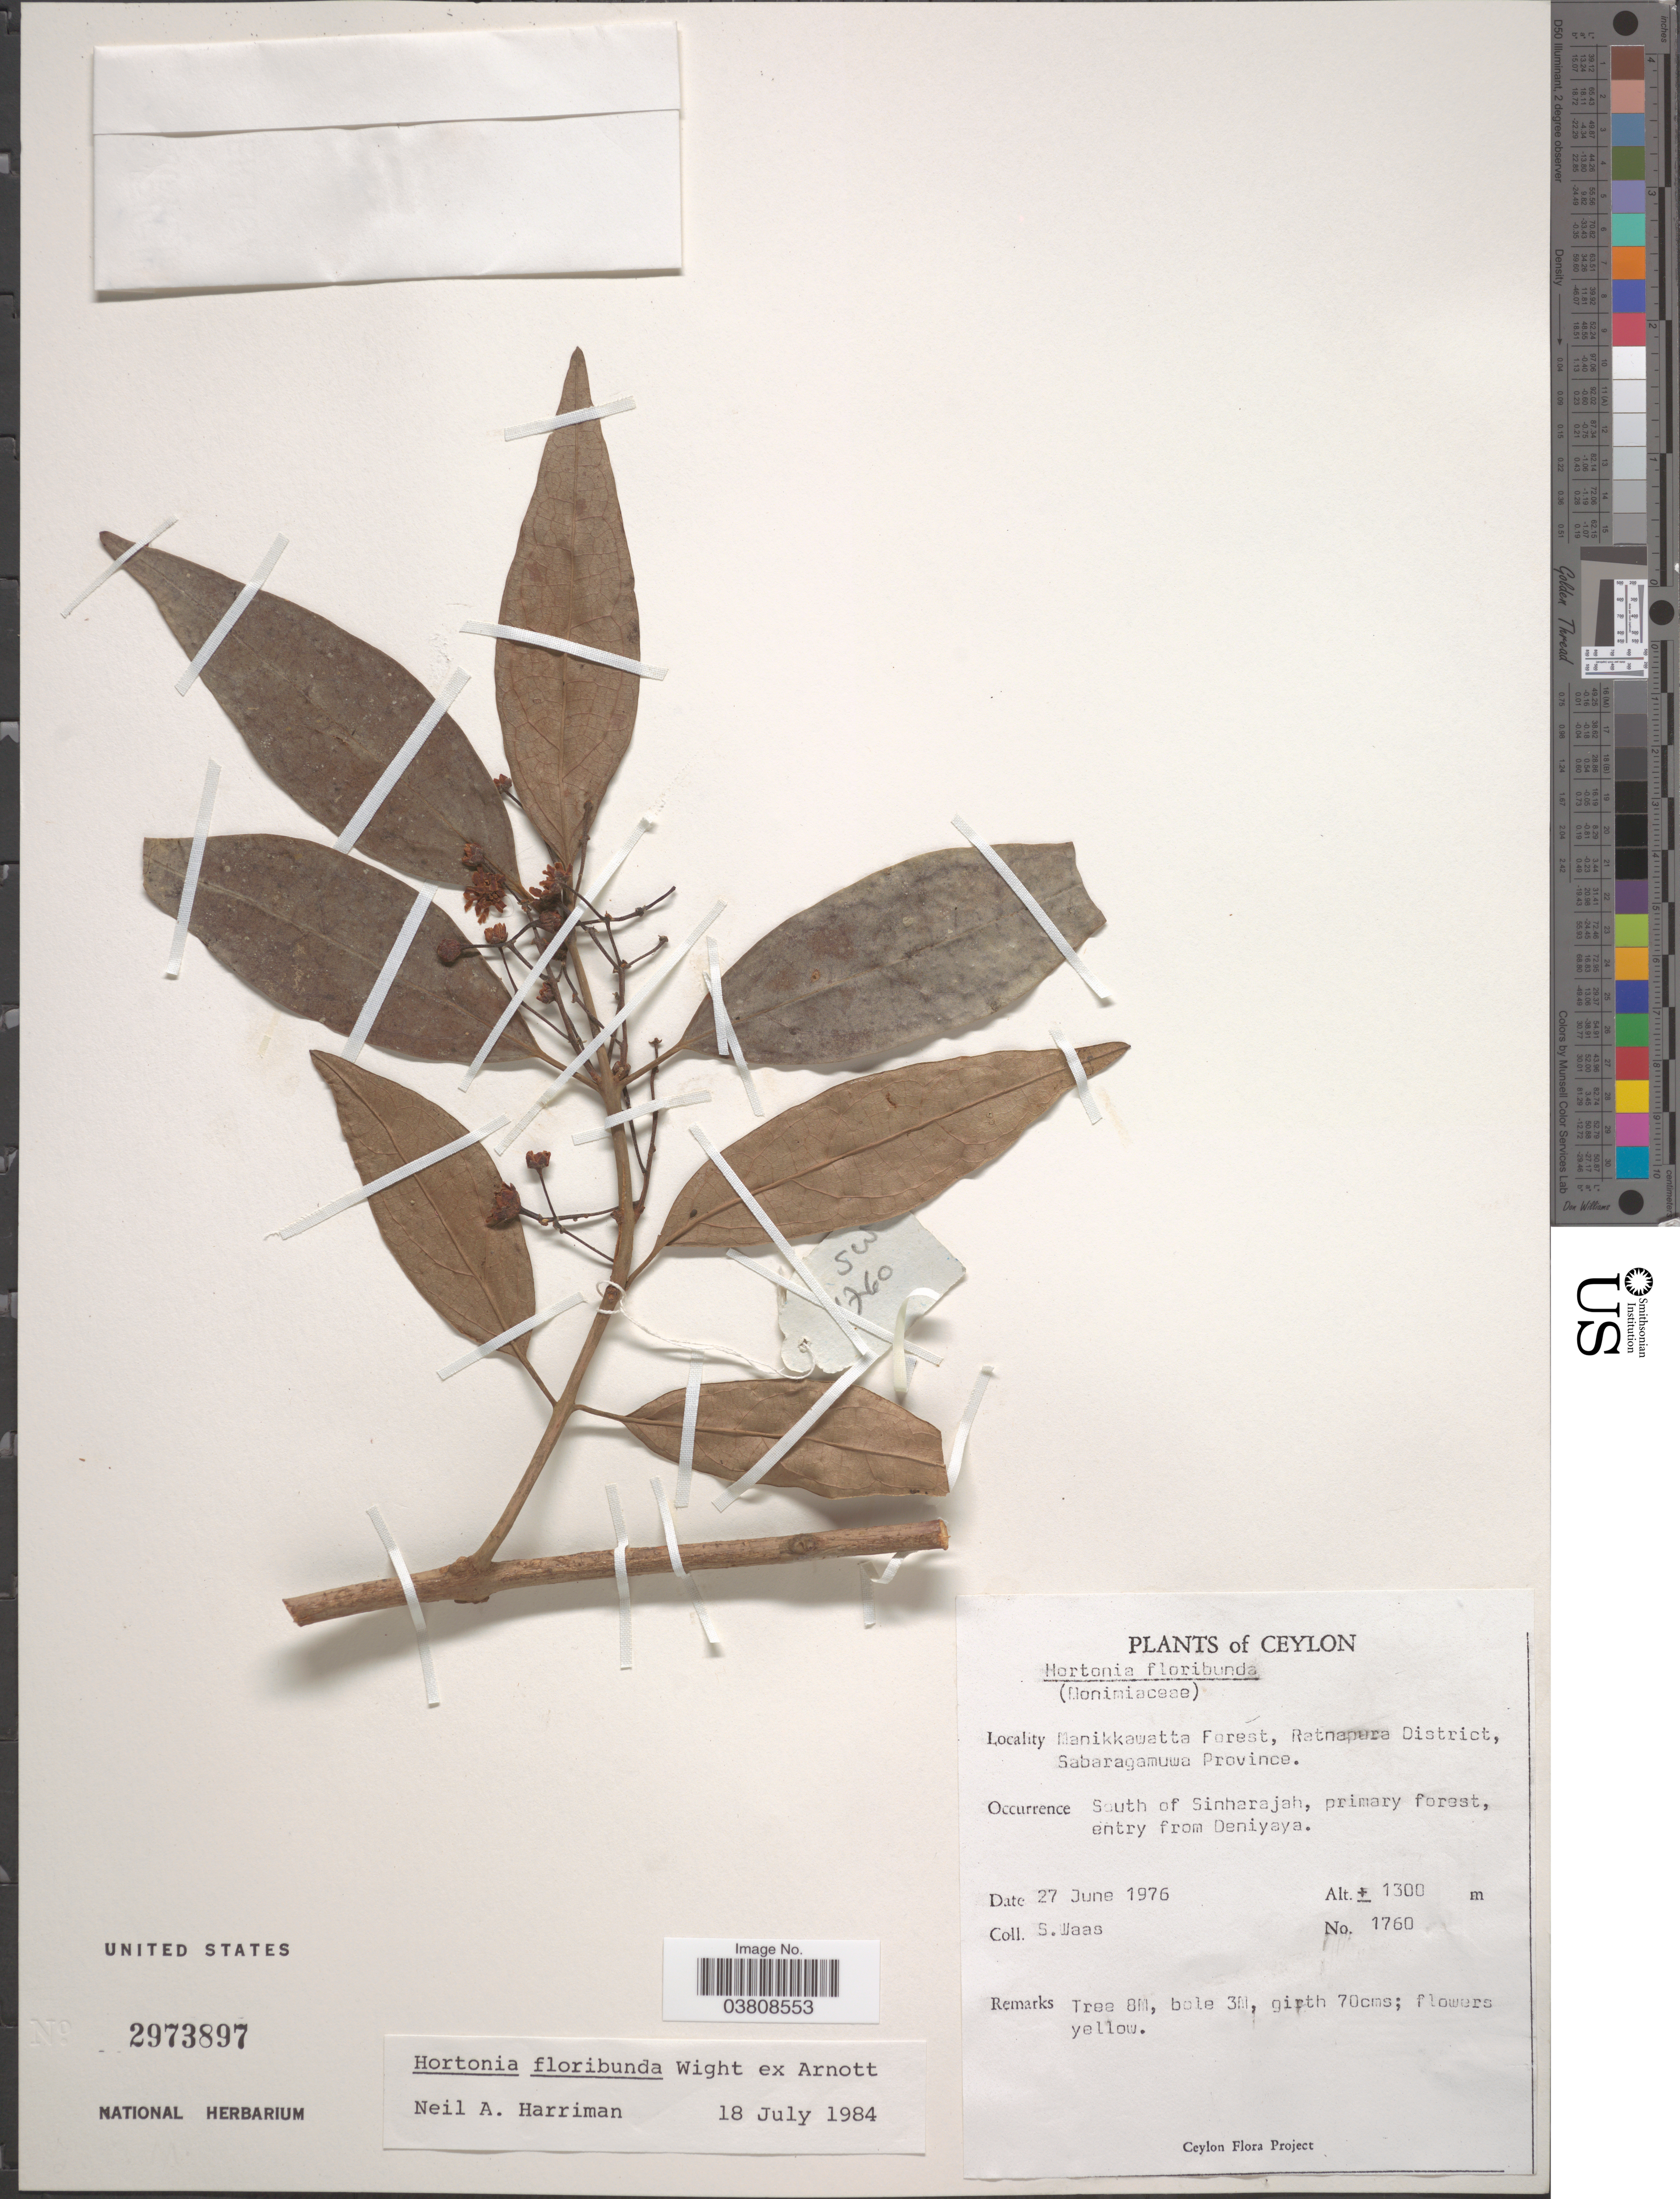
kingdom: Plantae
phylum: Tracheophyta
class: Magnoliopsida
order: Laurales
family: Monimiaceae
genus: Hortonia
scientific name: Hortonia floribunda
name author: Wight ex Arn.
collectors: S. Waas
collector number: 1760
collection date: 1976-06-27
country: Sri Lanka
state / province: Sabaragamuwa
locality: Ceylon. Manikkawatta Forest, Ratnapura District. South of Sinharajah, entry from Deniyaya.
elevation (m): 1300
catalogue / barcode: US 2973897